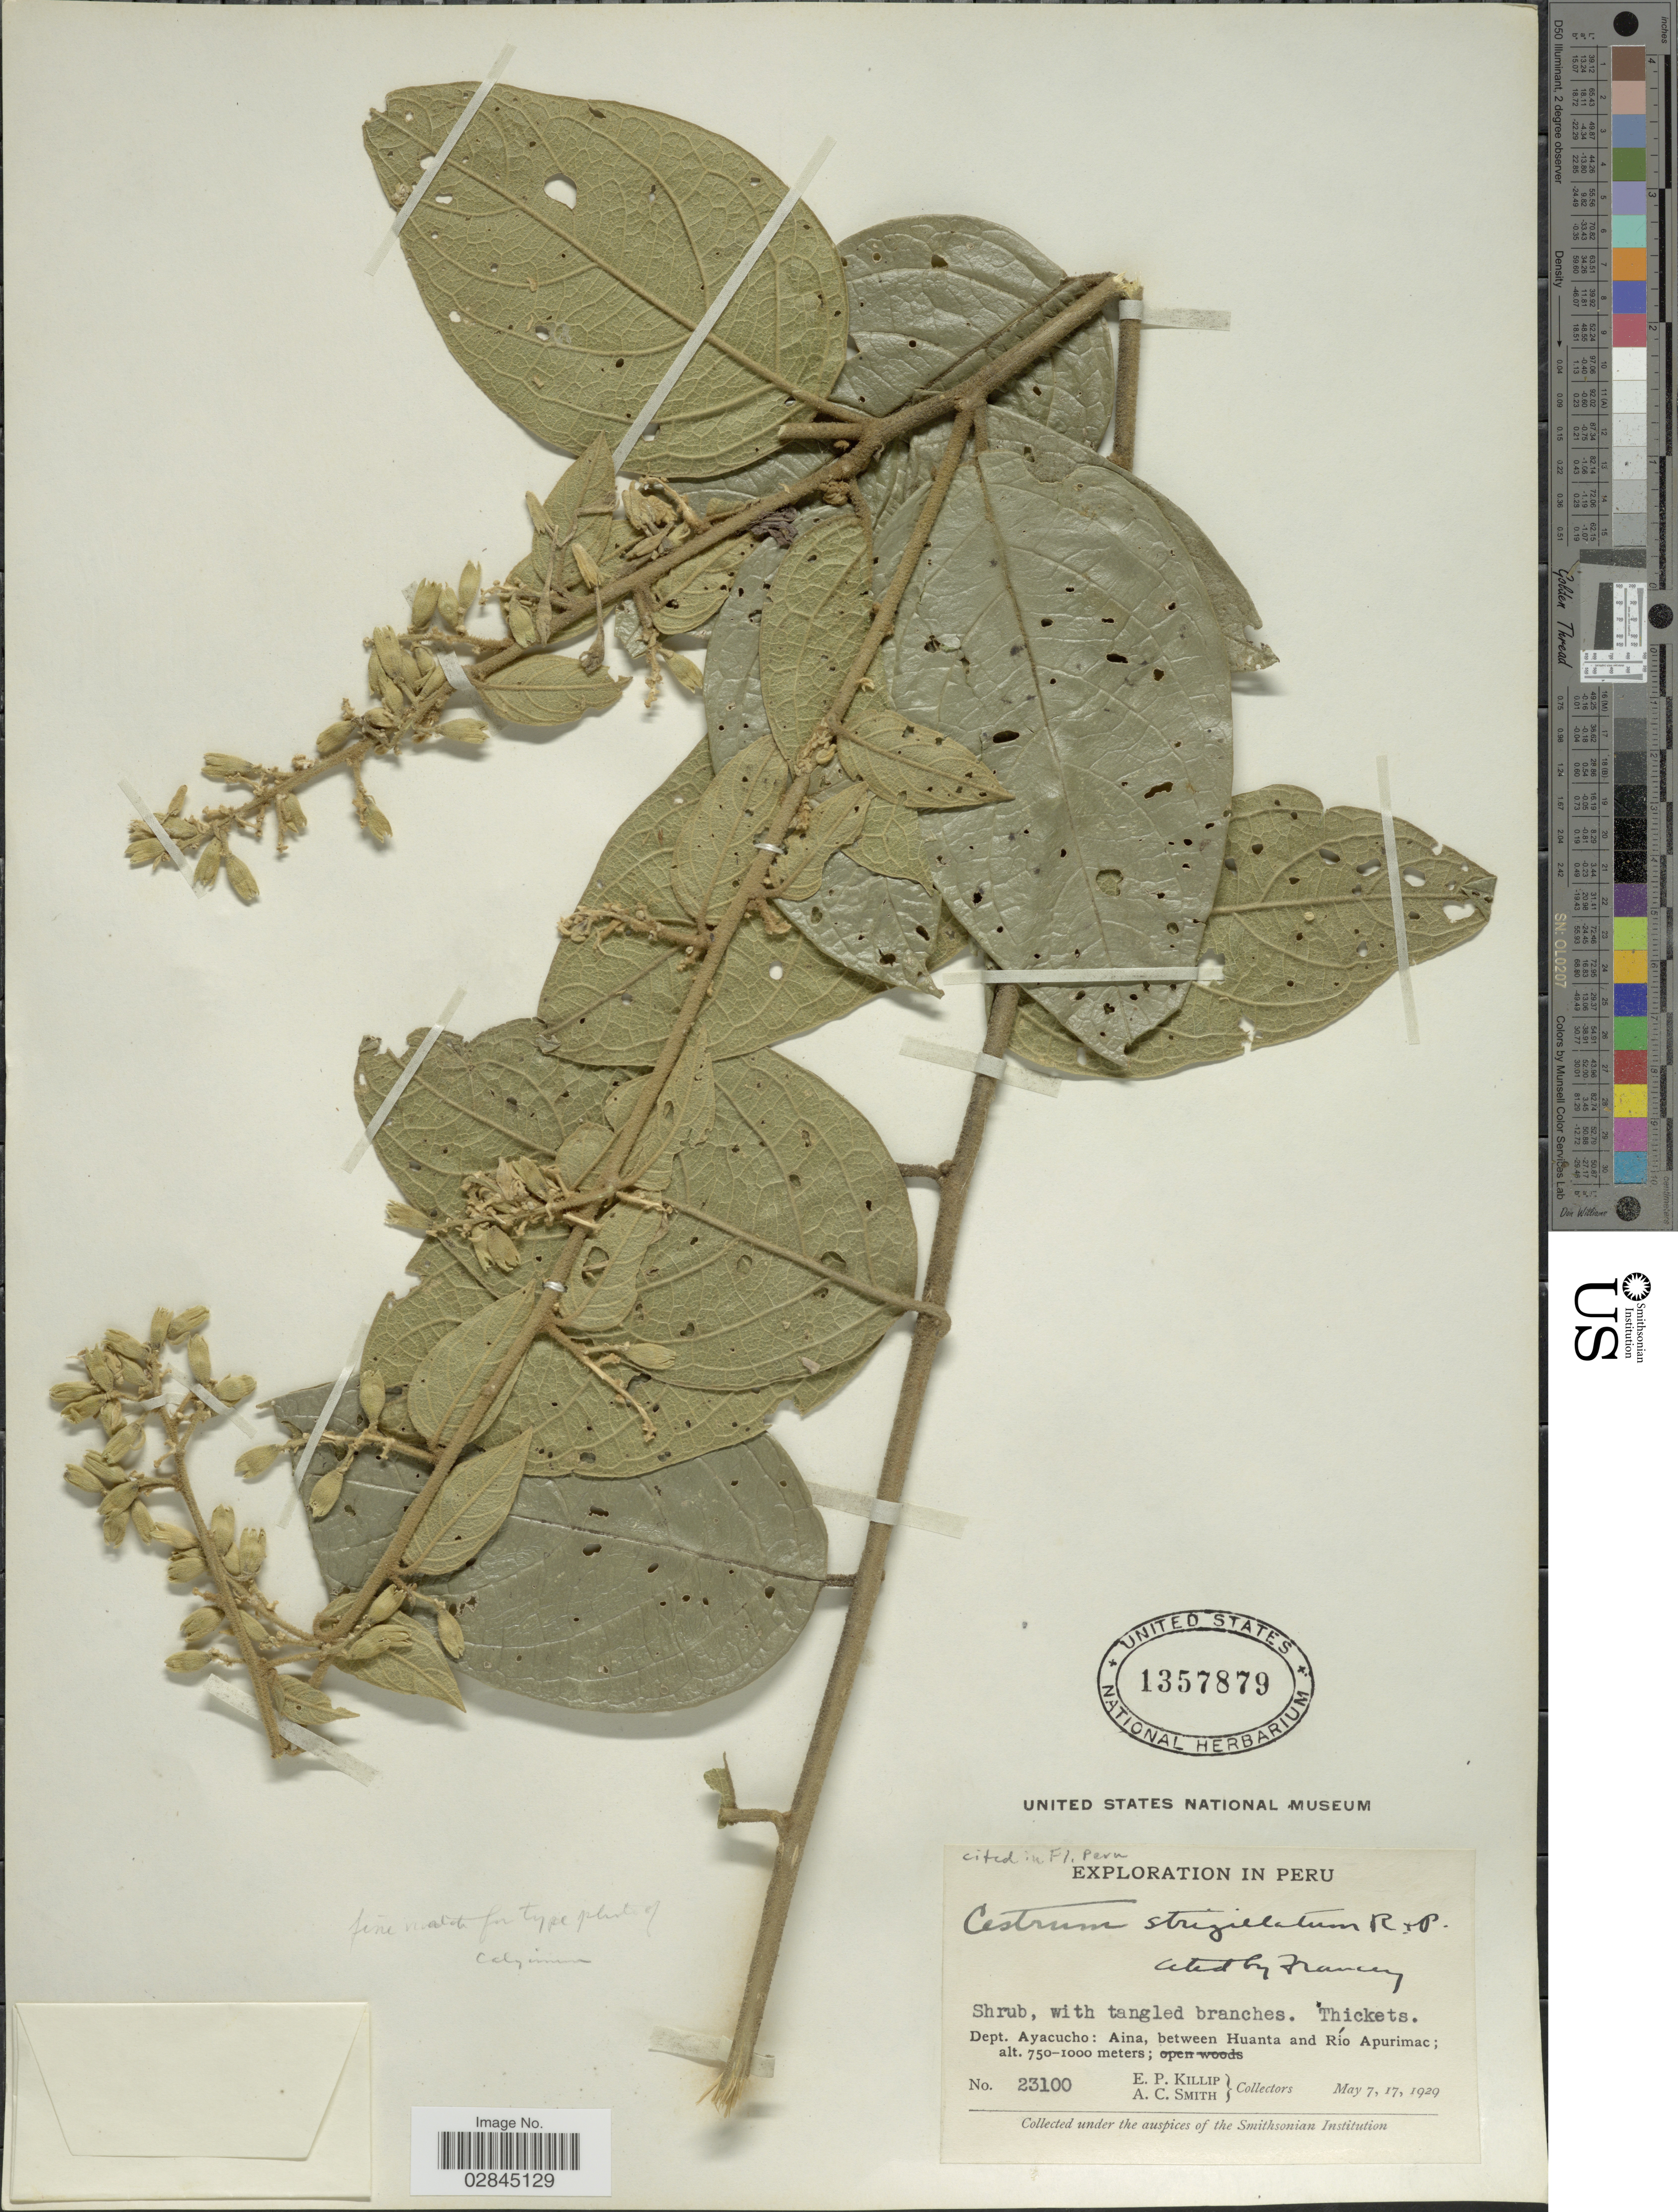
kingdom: Plantae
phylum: Tracheophyta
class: Magnoliopsida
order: Solanales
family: Solanaceae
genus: Cestrum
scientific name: Cestrum strigilatum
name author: Ruiz & Pav.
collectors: E. P. Killip & A. C. Smith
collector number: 23100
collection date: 1929-05-07/1929-05-17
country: Peru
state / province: Ayacucho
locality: Dept. Ayacucho: Aina, between Huanta and Río Apurimac.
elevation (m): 750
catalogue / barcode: US 1357879